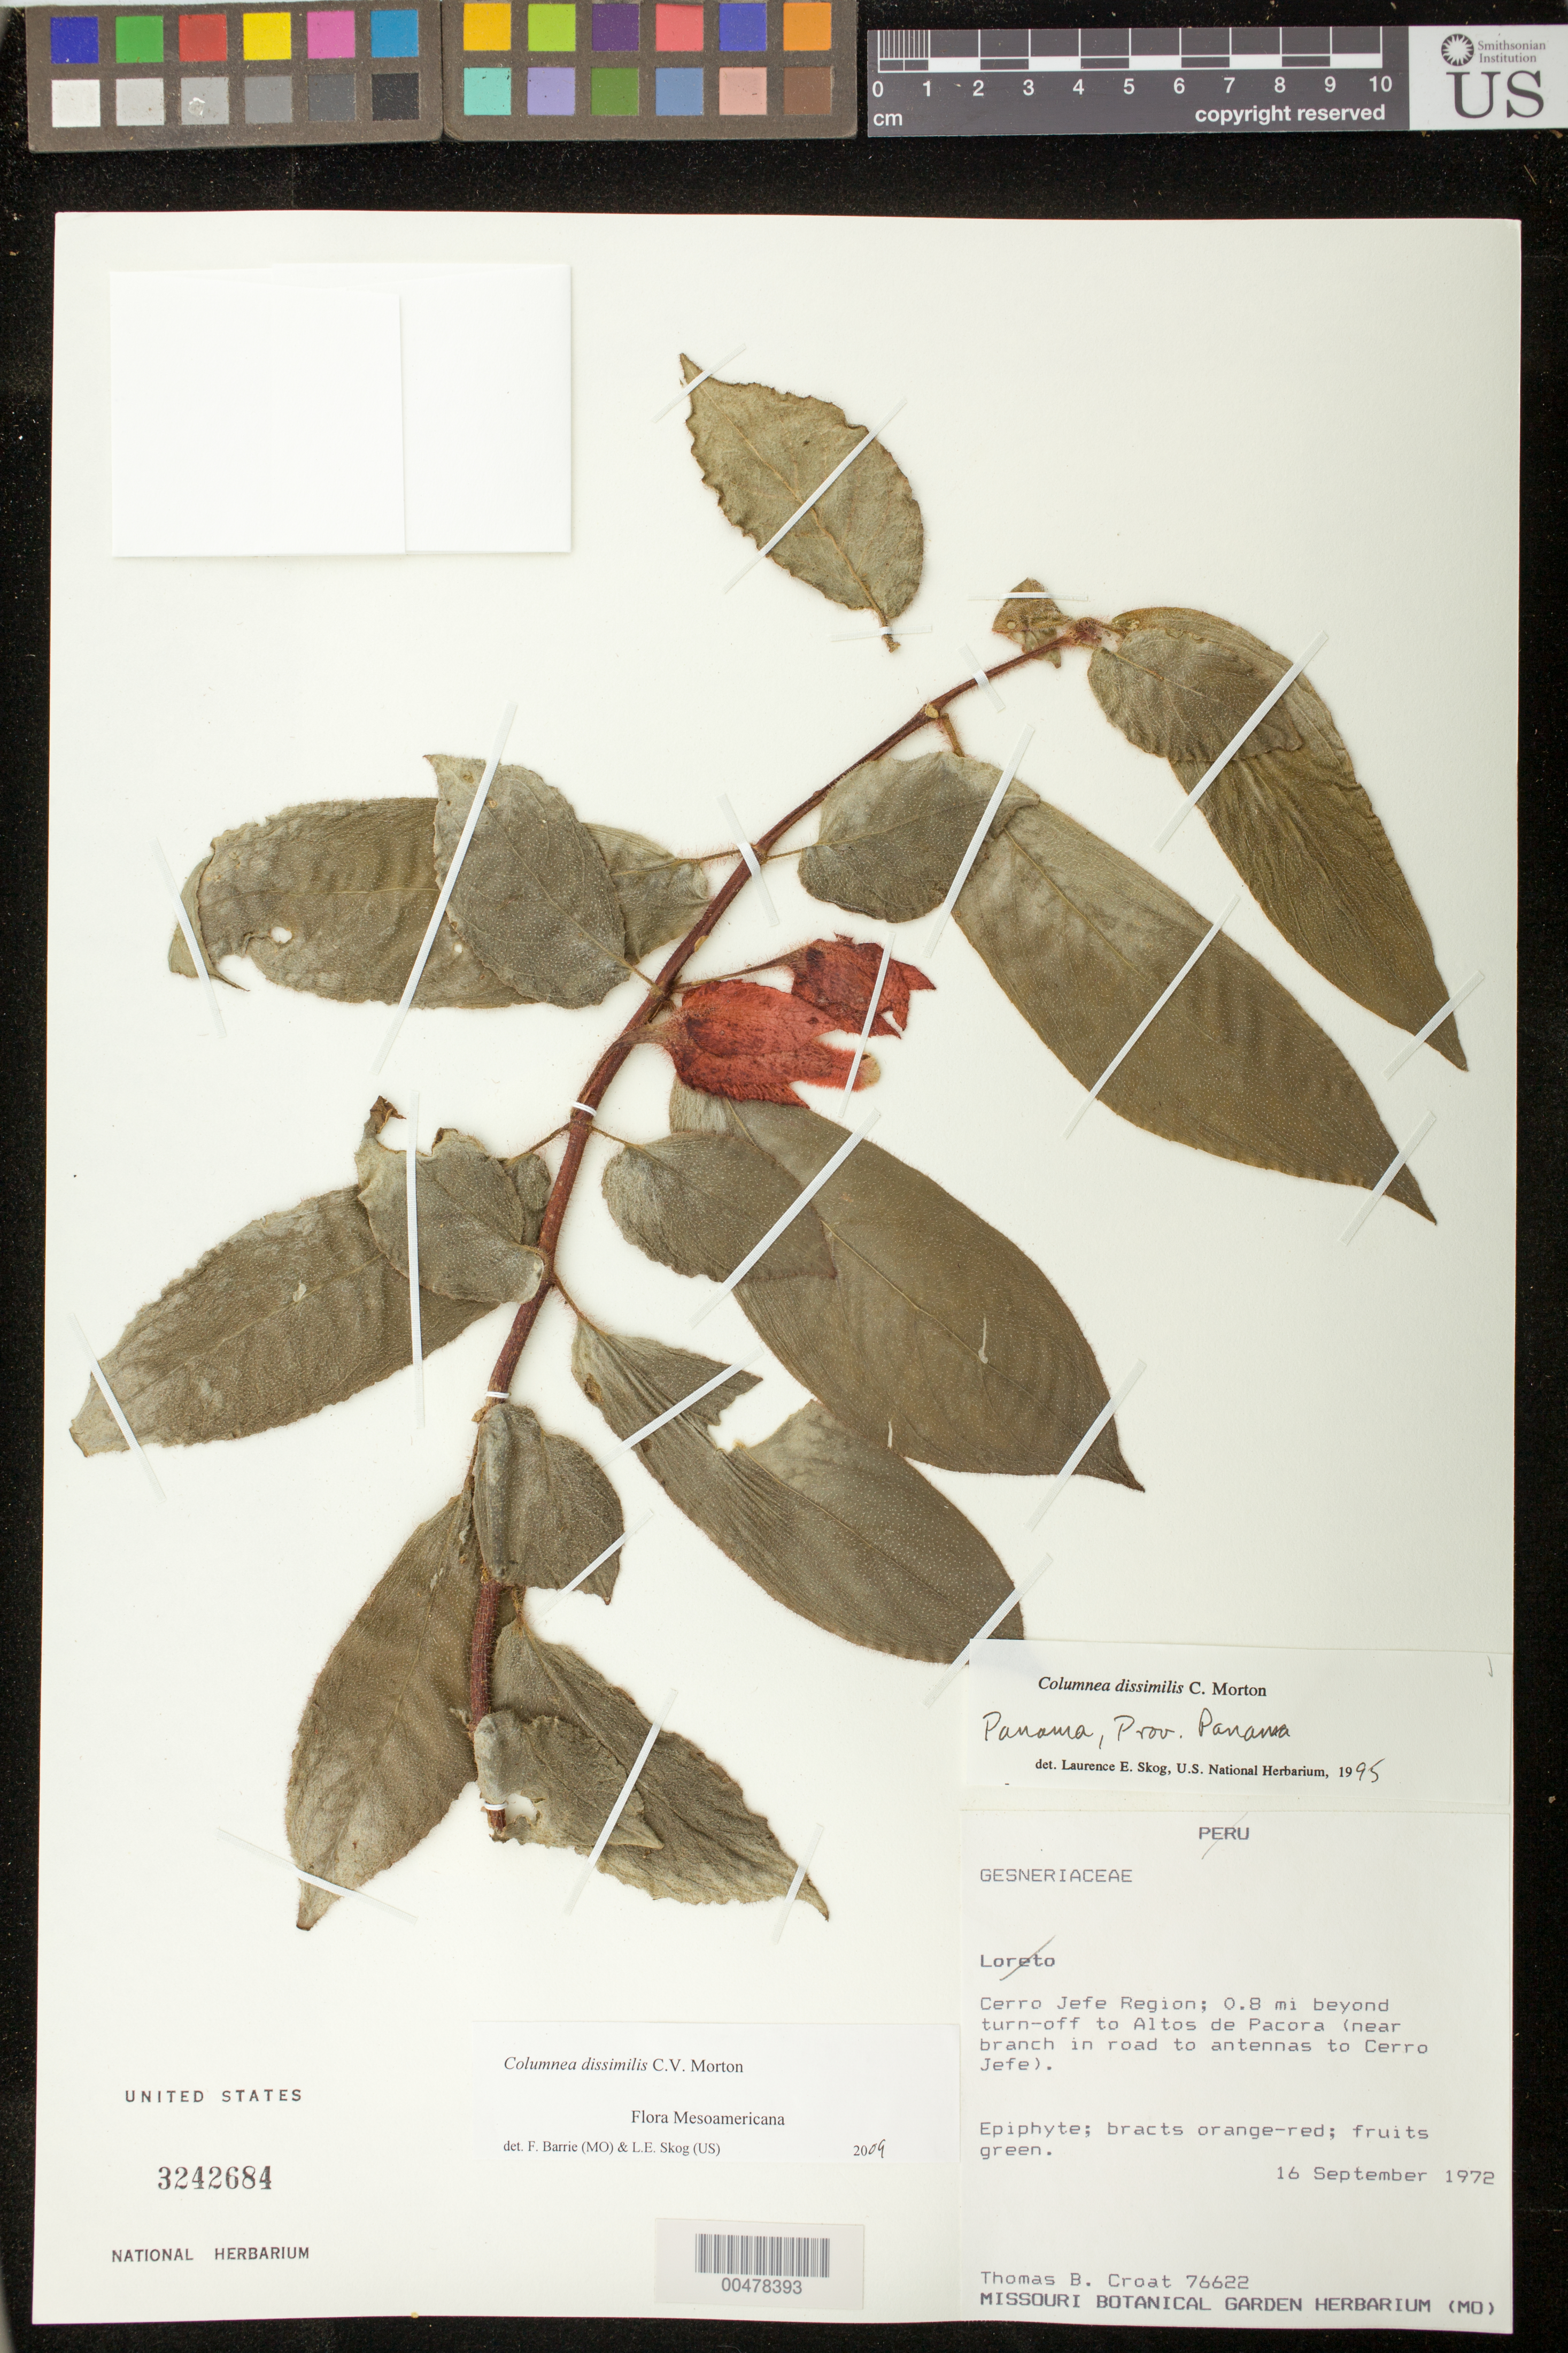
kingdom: Plantae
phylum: Tracheophyta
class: Magnoliopsida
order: Lamiales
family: Gesneriaceae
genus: Columnea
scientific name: Columnea dissimilis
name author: C.V. Morton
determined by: Skog, Laurence E.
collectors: T. B. Croat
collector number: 76622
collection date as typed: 16 Sep 1972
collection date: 1972-09-16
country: Panama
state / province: Panamá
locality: Cerro Jefe Region; 0.8 mi beyond turn-off to Altos de Pacora (near branch in road to antennas to Cerro Jefe)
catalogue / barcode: US 3242684